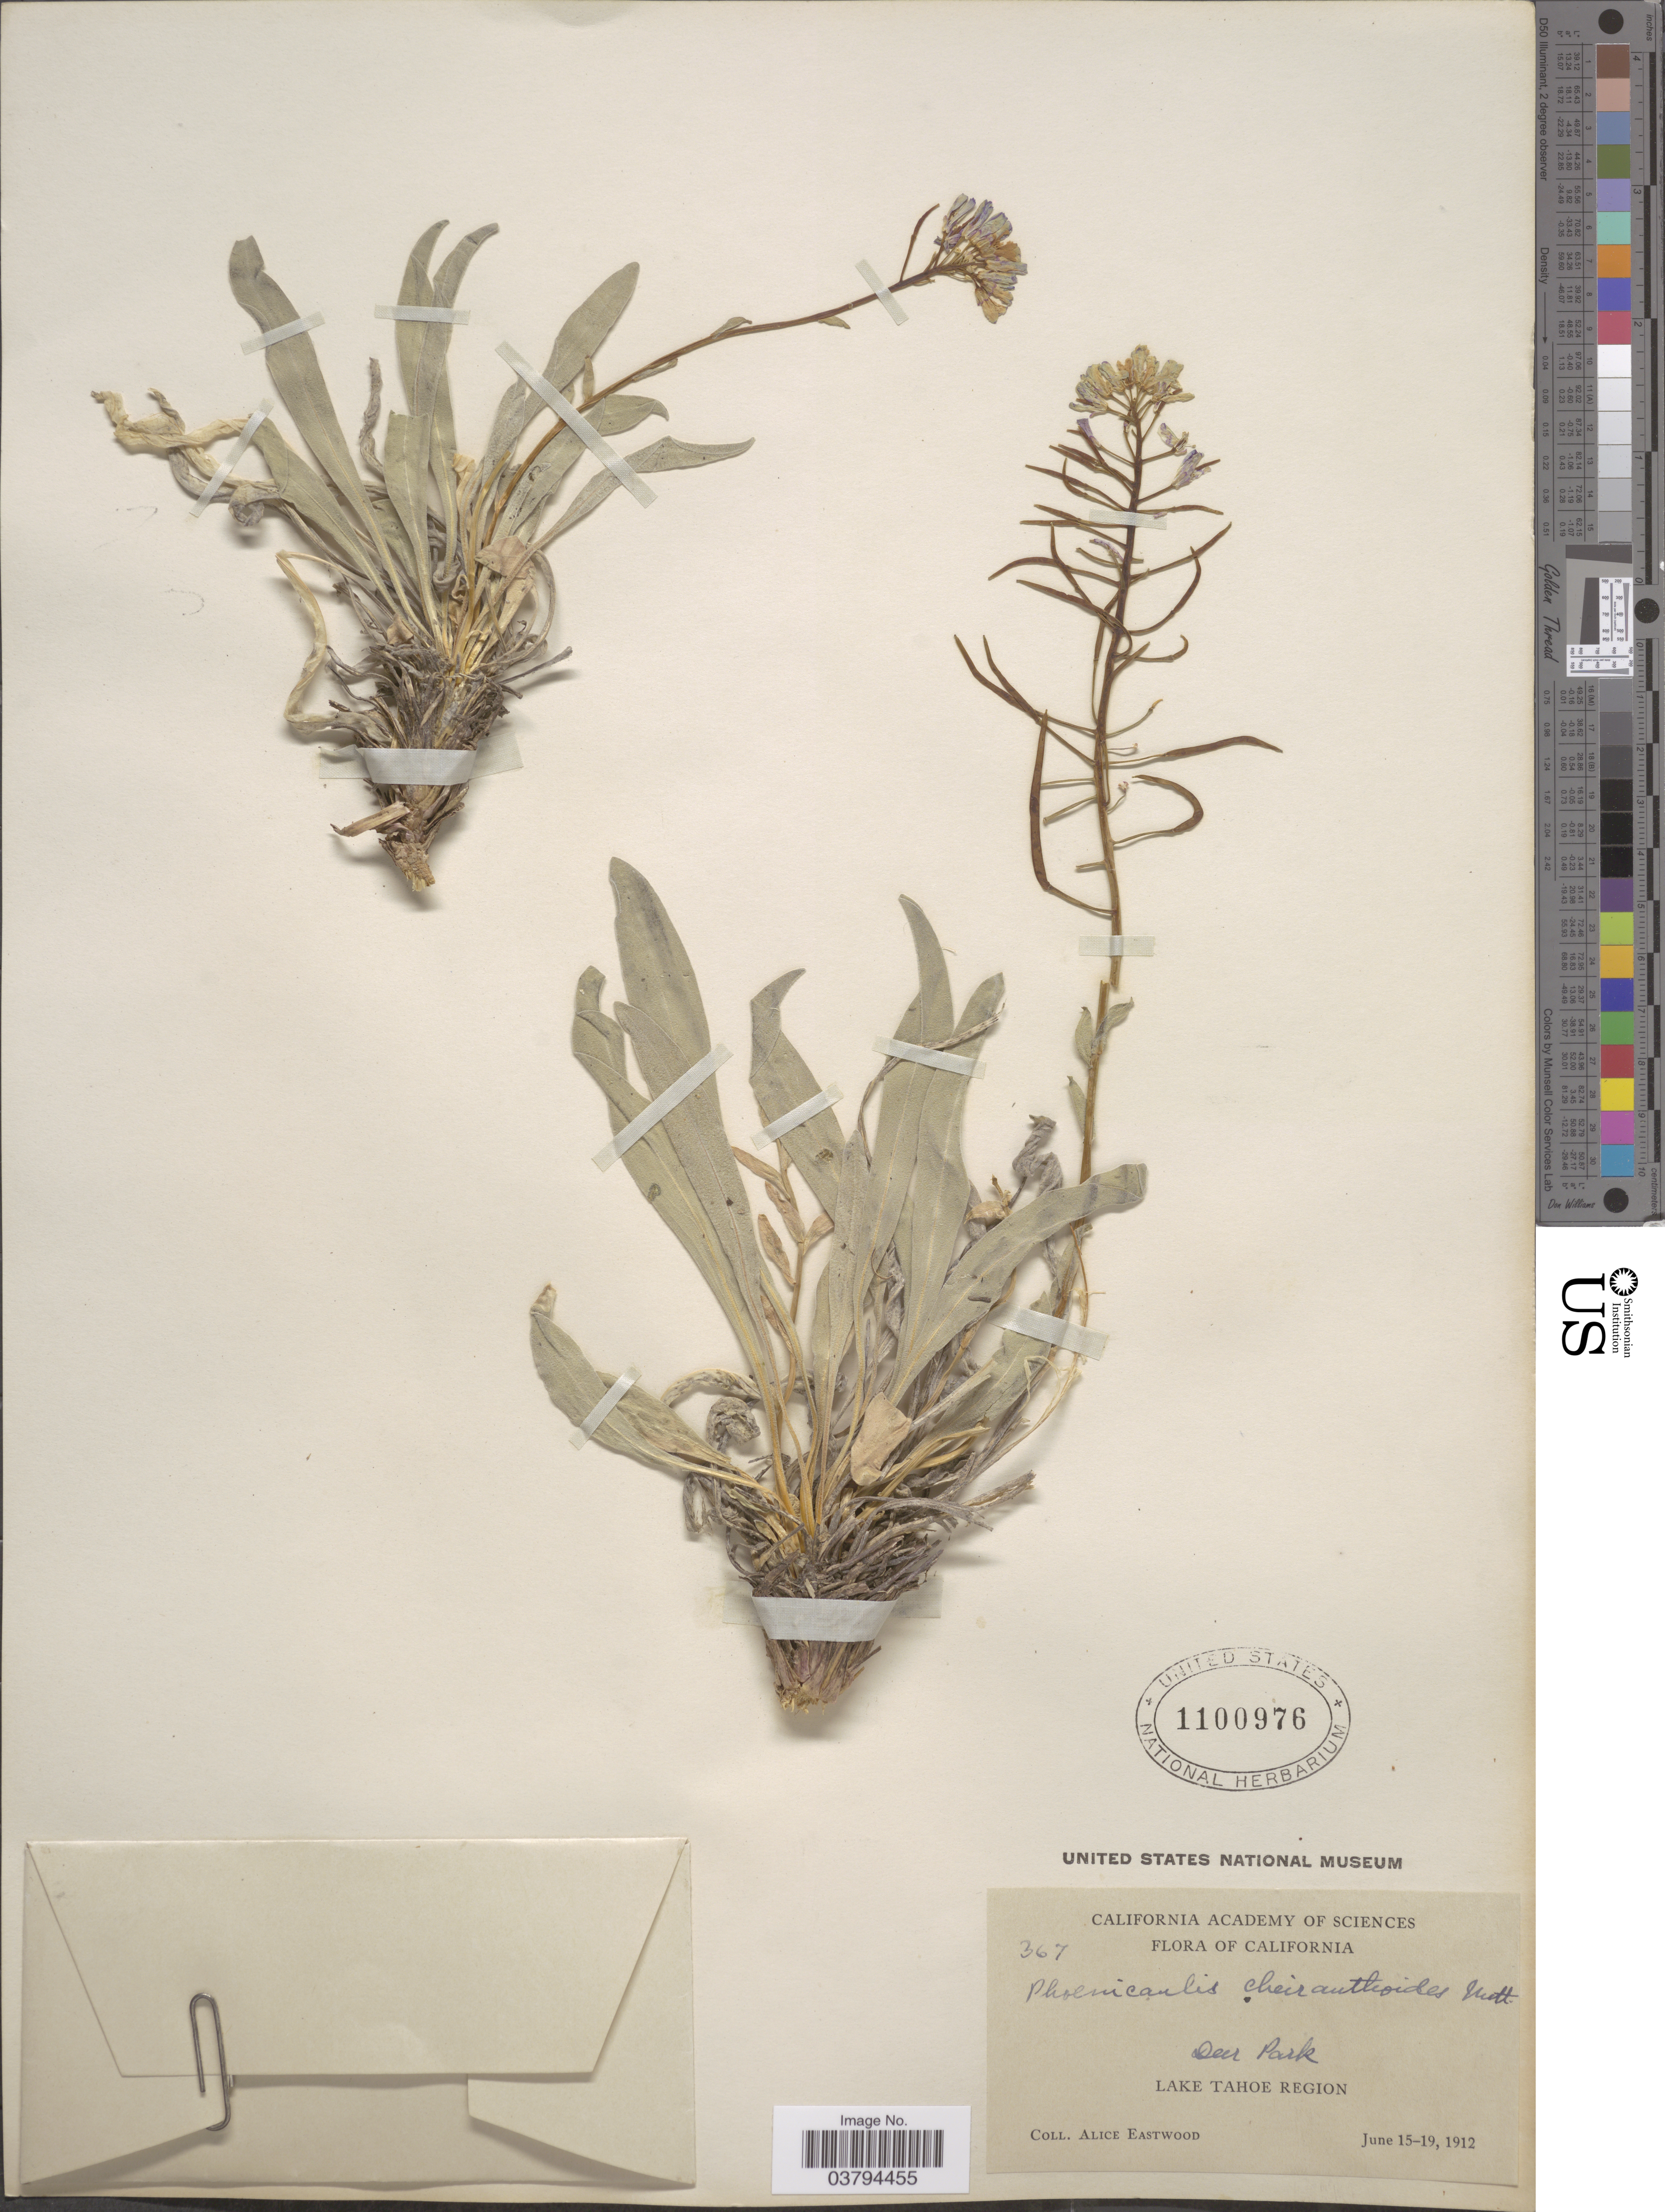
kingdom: Plantae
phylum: Tracheophyta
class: Magnoliopsida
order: Brassicales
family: Brassicaceae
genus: Phoenicaulis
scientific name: Phoenicaulis cheiranthoides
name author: Nutt.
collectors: A. Eastwood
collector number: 367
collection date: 1912-06-15/1912-06-19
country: United States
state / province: California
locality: Deer Park. Lake Tahoe Region.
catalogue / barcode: US 1100976